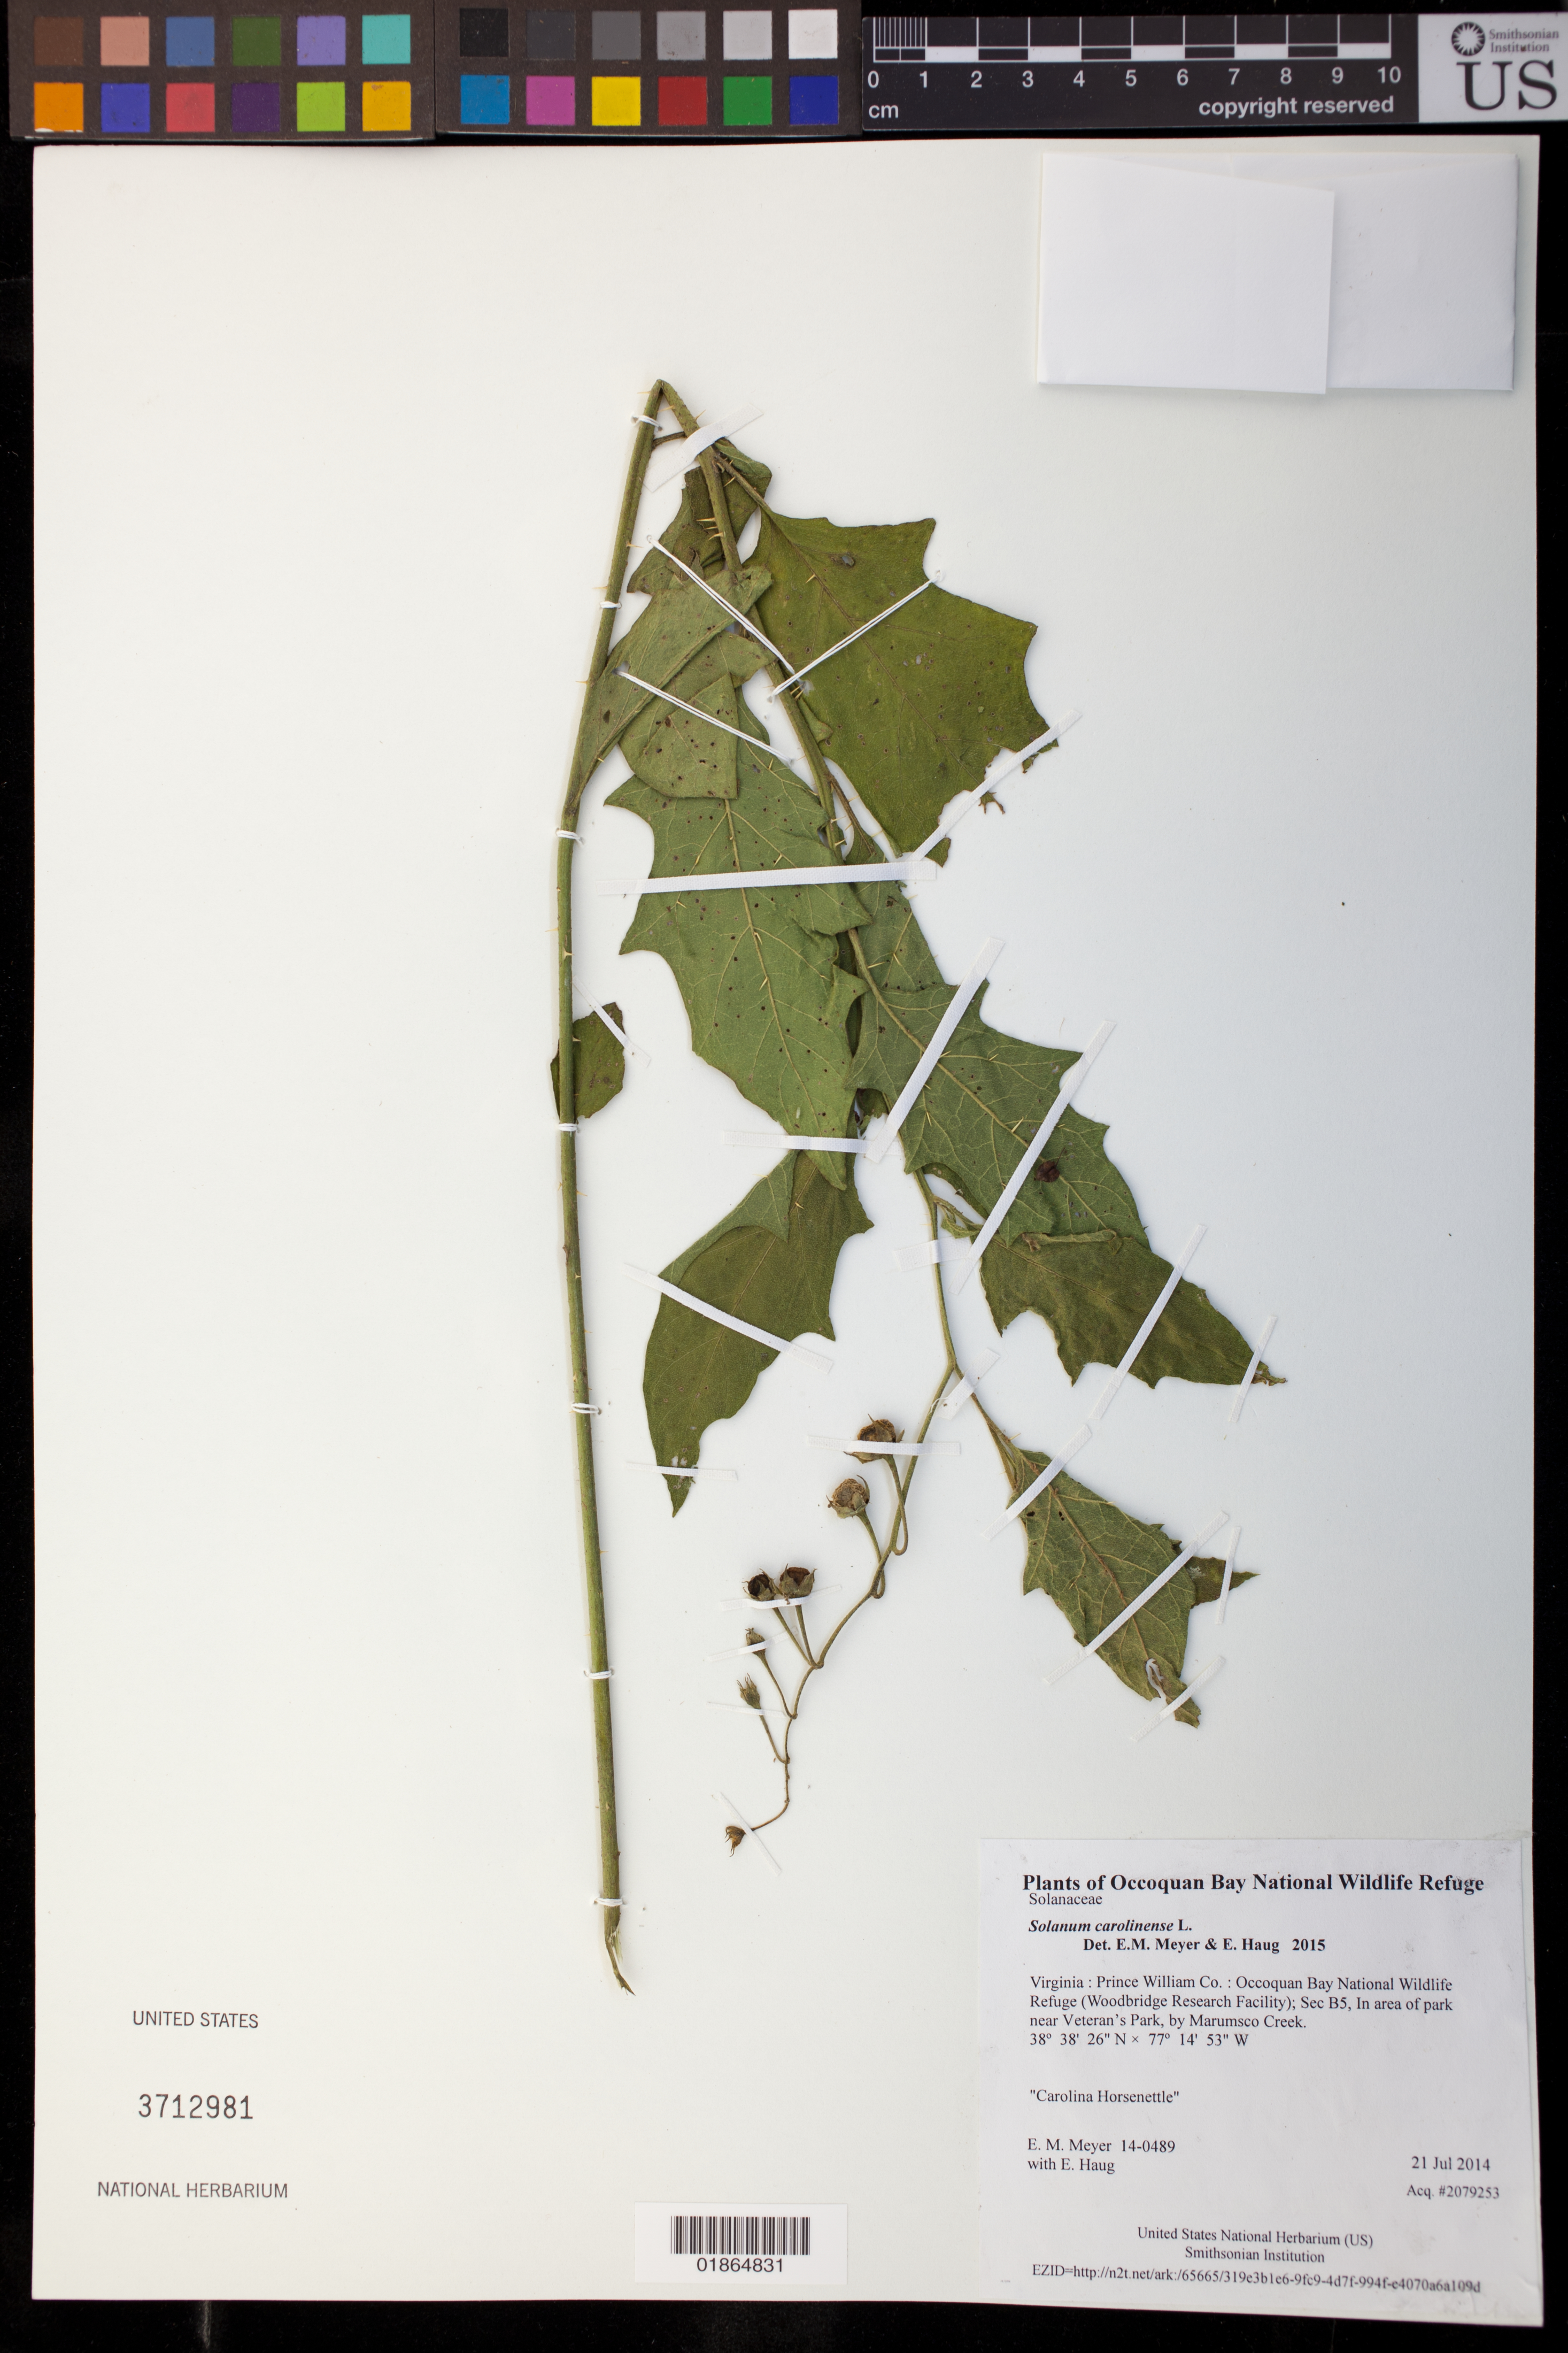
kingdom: Plantae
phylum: Tracheophyta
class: Magnoliopsida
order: Solanales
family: Solanaceae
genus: Solanum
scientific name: Solanum carolinense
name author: L.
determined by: Meyer, E. M.; Haug, E.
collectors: E. M. Meyer & E. Haug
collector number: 14-0489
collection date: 2014-07-21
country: United States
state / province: Virginia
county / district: Prince William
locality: Occoquan Bay National Wildlife Refuge (Woodbridge Research Facility); Sec B5, In area of park near Veteran's Park, by Marumsco Creek.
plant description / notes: Carolina Horsenettle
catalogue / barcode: US 3712981